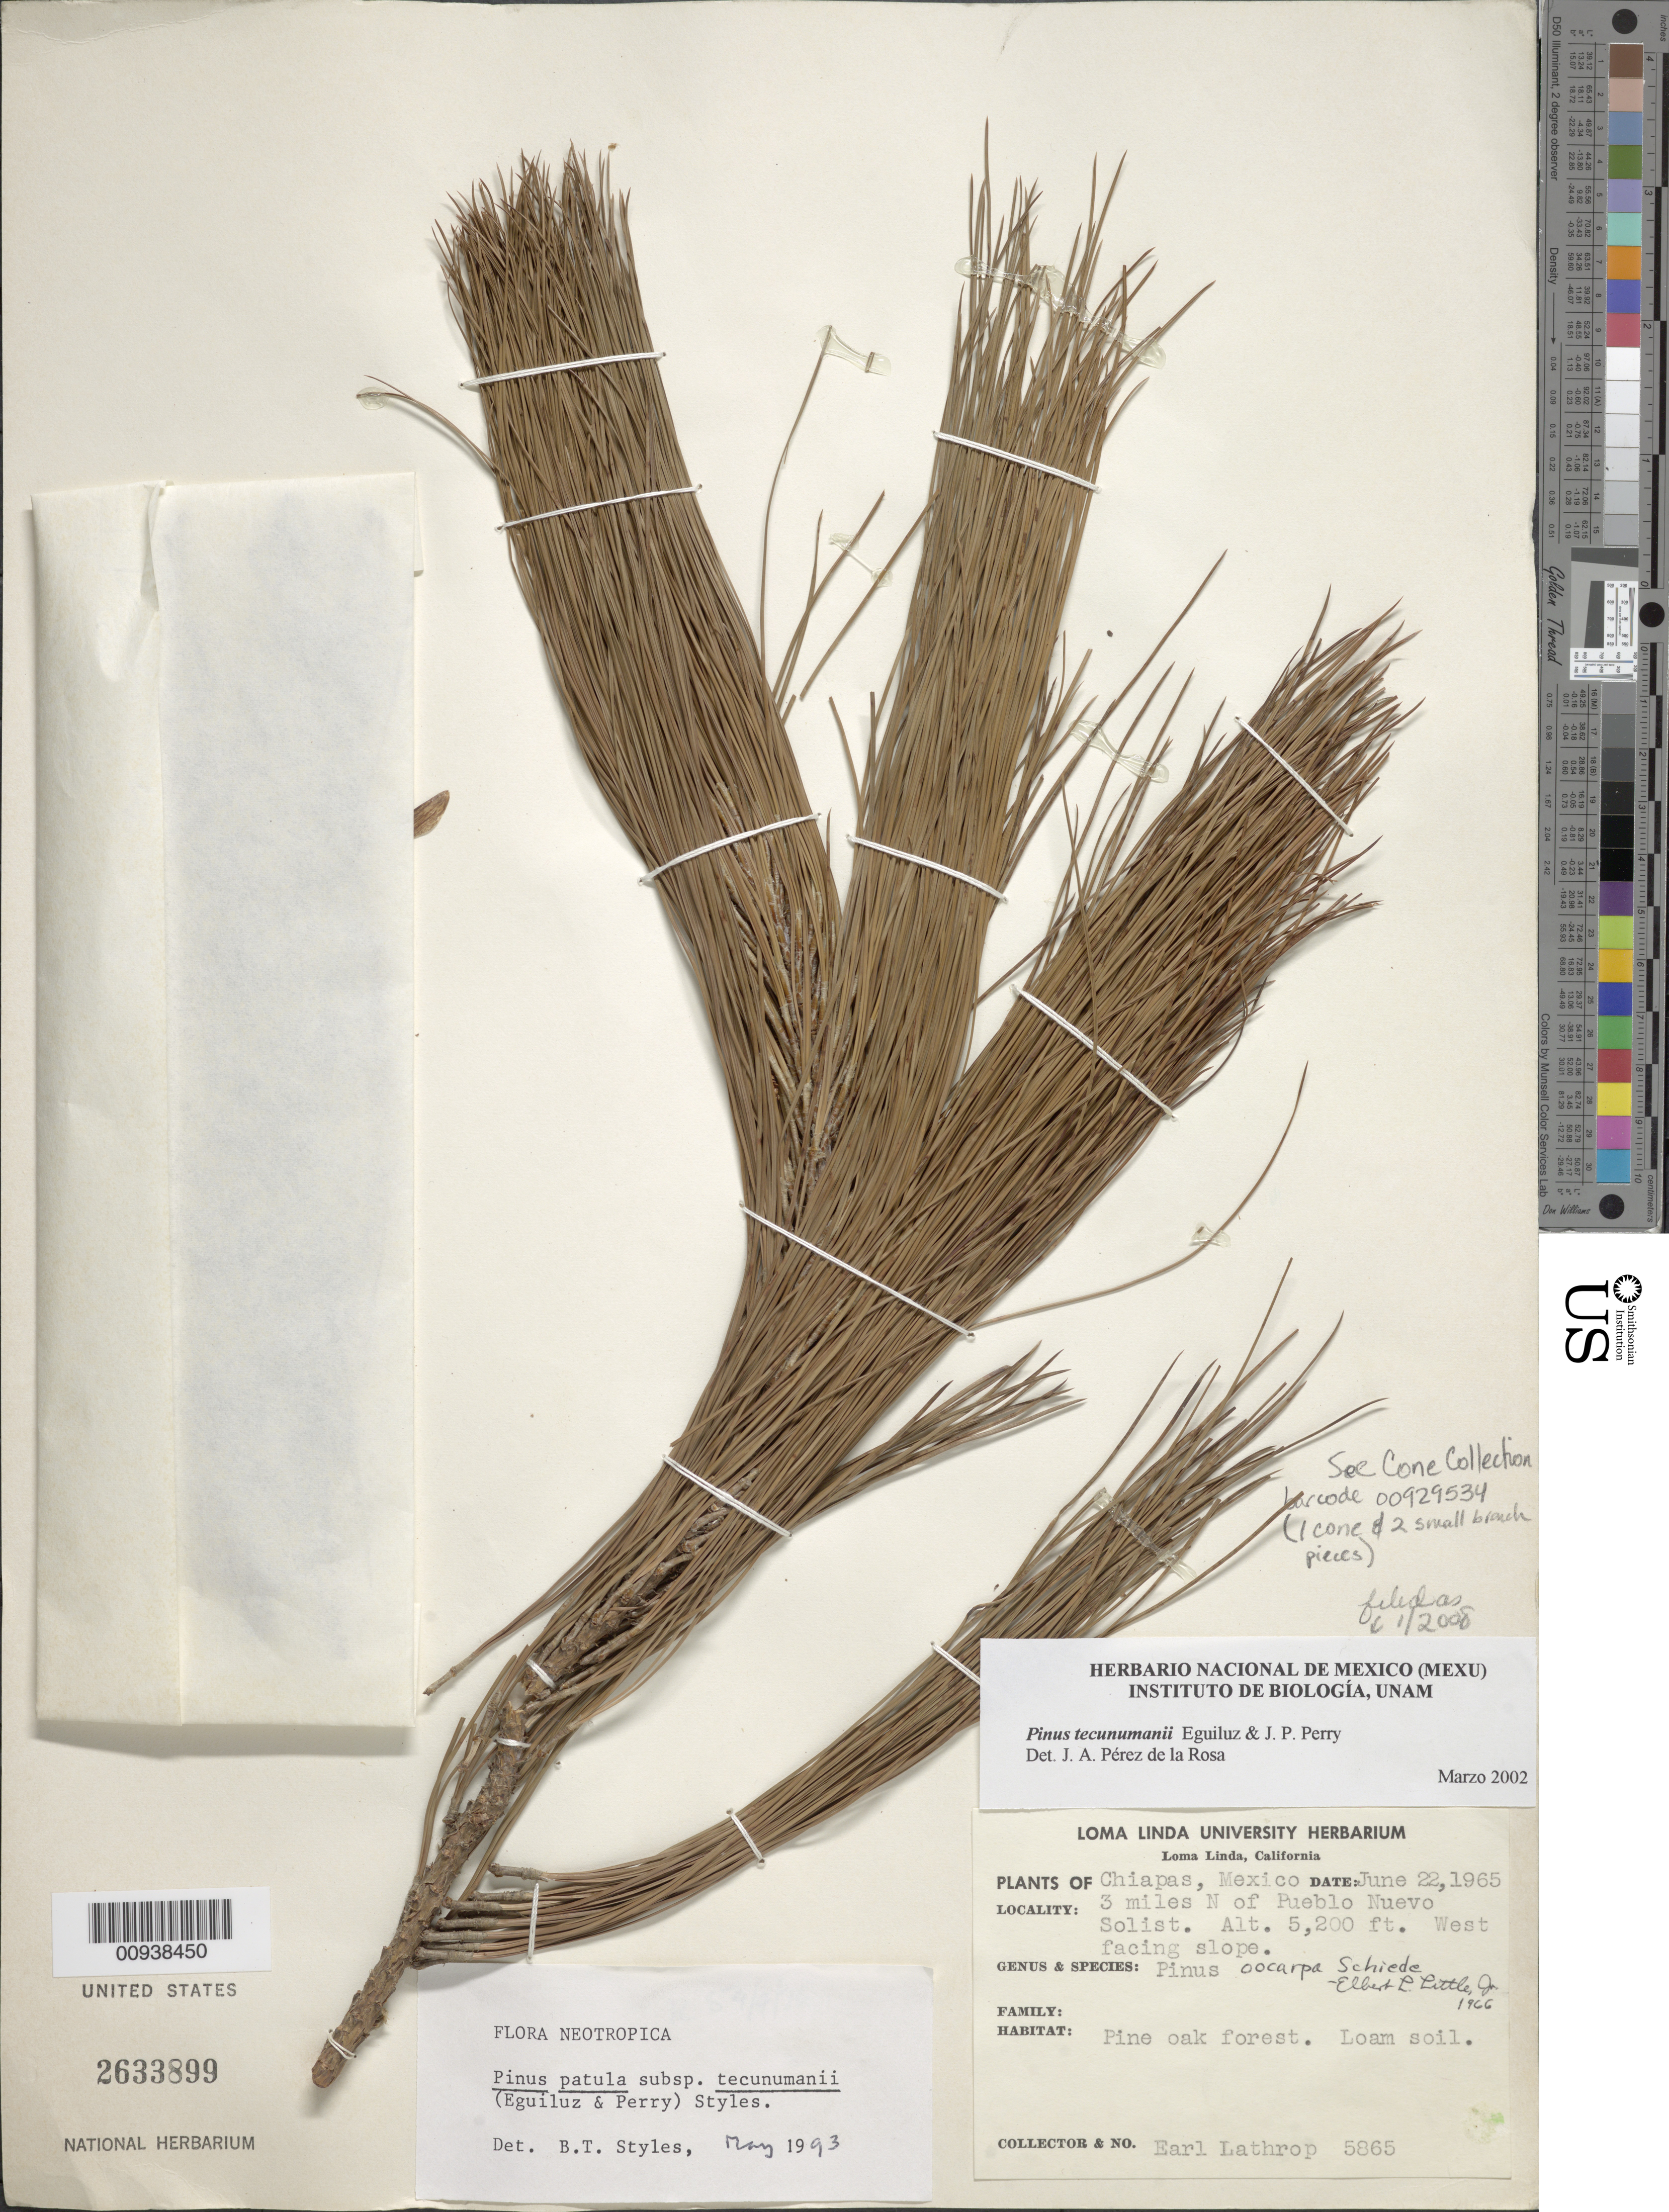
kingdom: Plantae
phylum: Tracheophyta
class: Pinopsida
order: Pinales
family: Pinaceae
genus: Pinus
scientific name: Pinus tecunumanii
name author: F. Schwerdtf. ex Eguiluz & J.P. Perry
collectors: E. W. Lathrop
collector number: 5865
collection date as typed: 22 Jun 1965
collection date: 1965-06-22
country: Mexico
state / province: Chiapas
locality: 3 miles N of Pueblo Nuevo Solistahuacán.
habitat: West facing slope. Pine oak forest. Loam soil.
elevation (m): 1585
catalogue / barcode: US 2633899